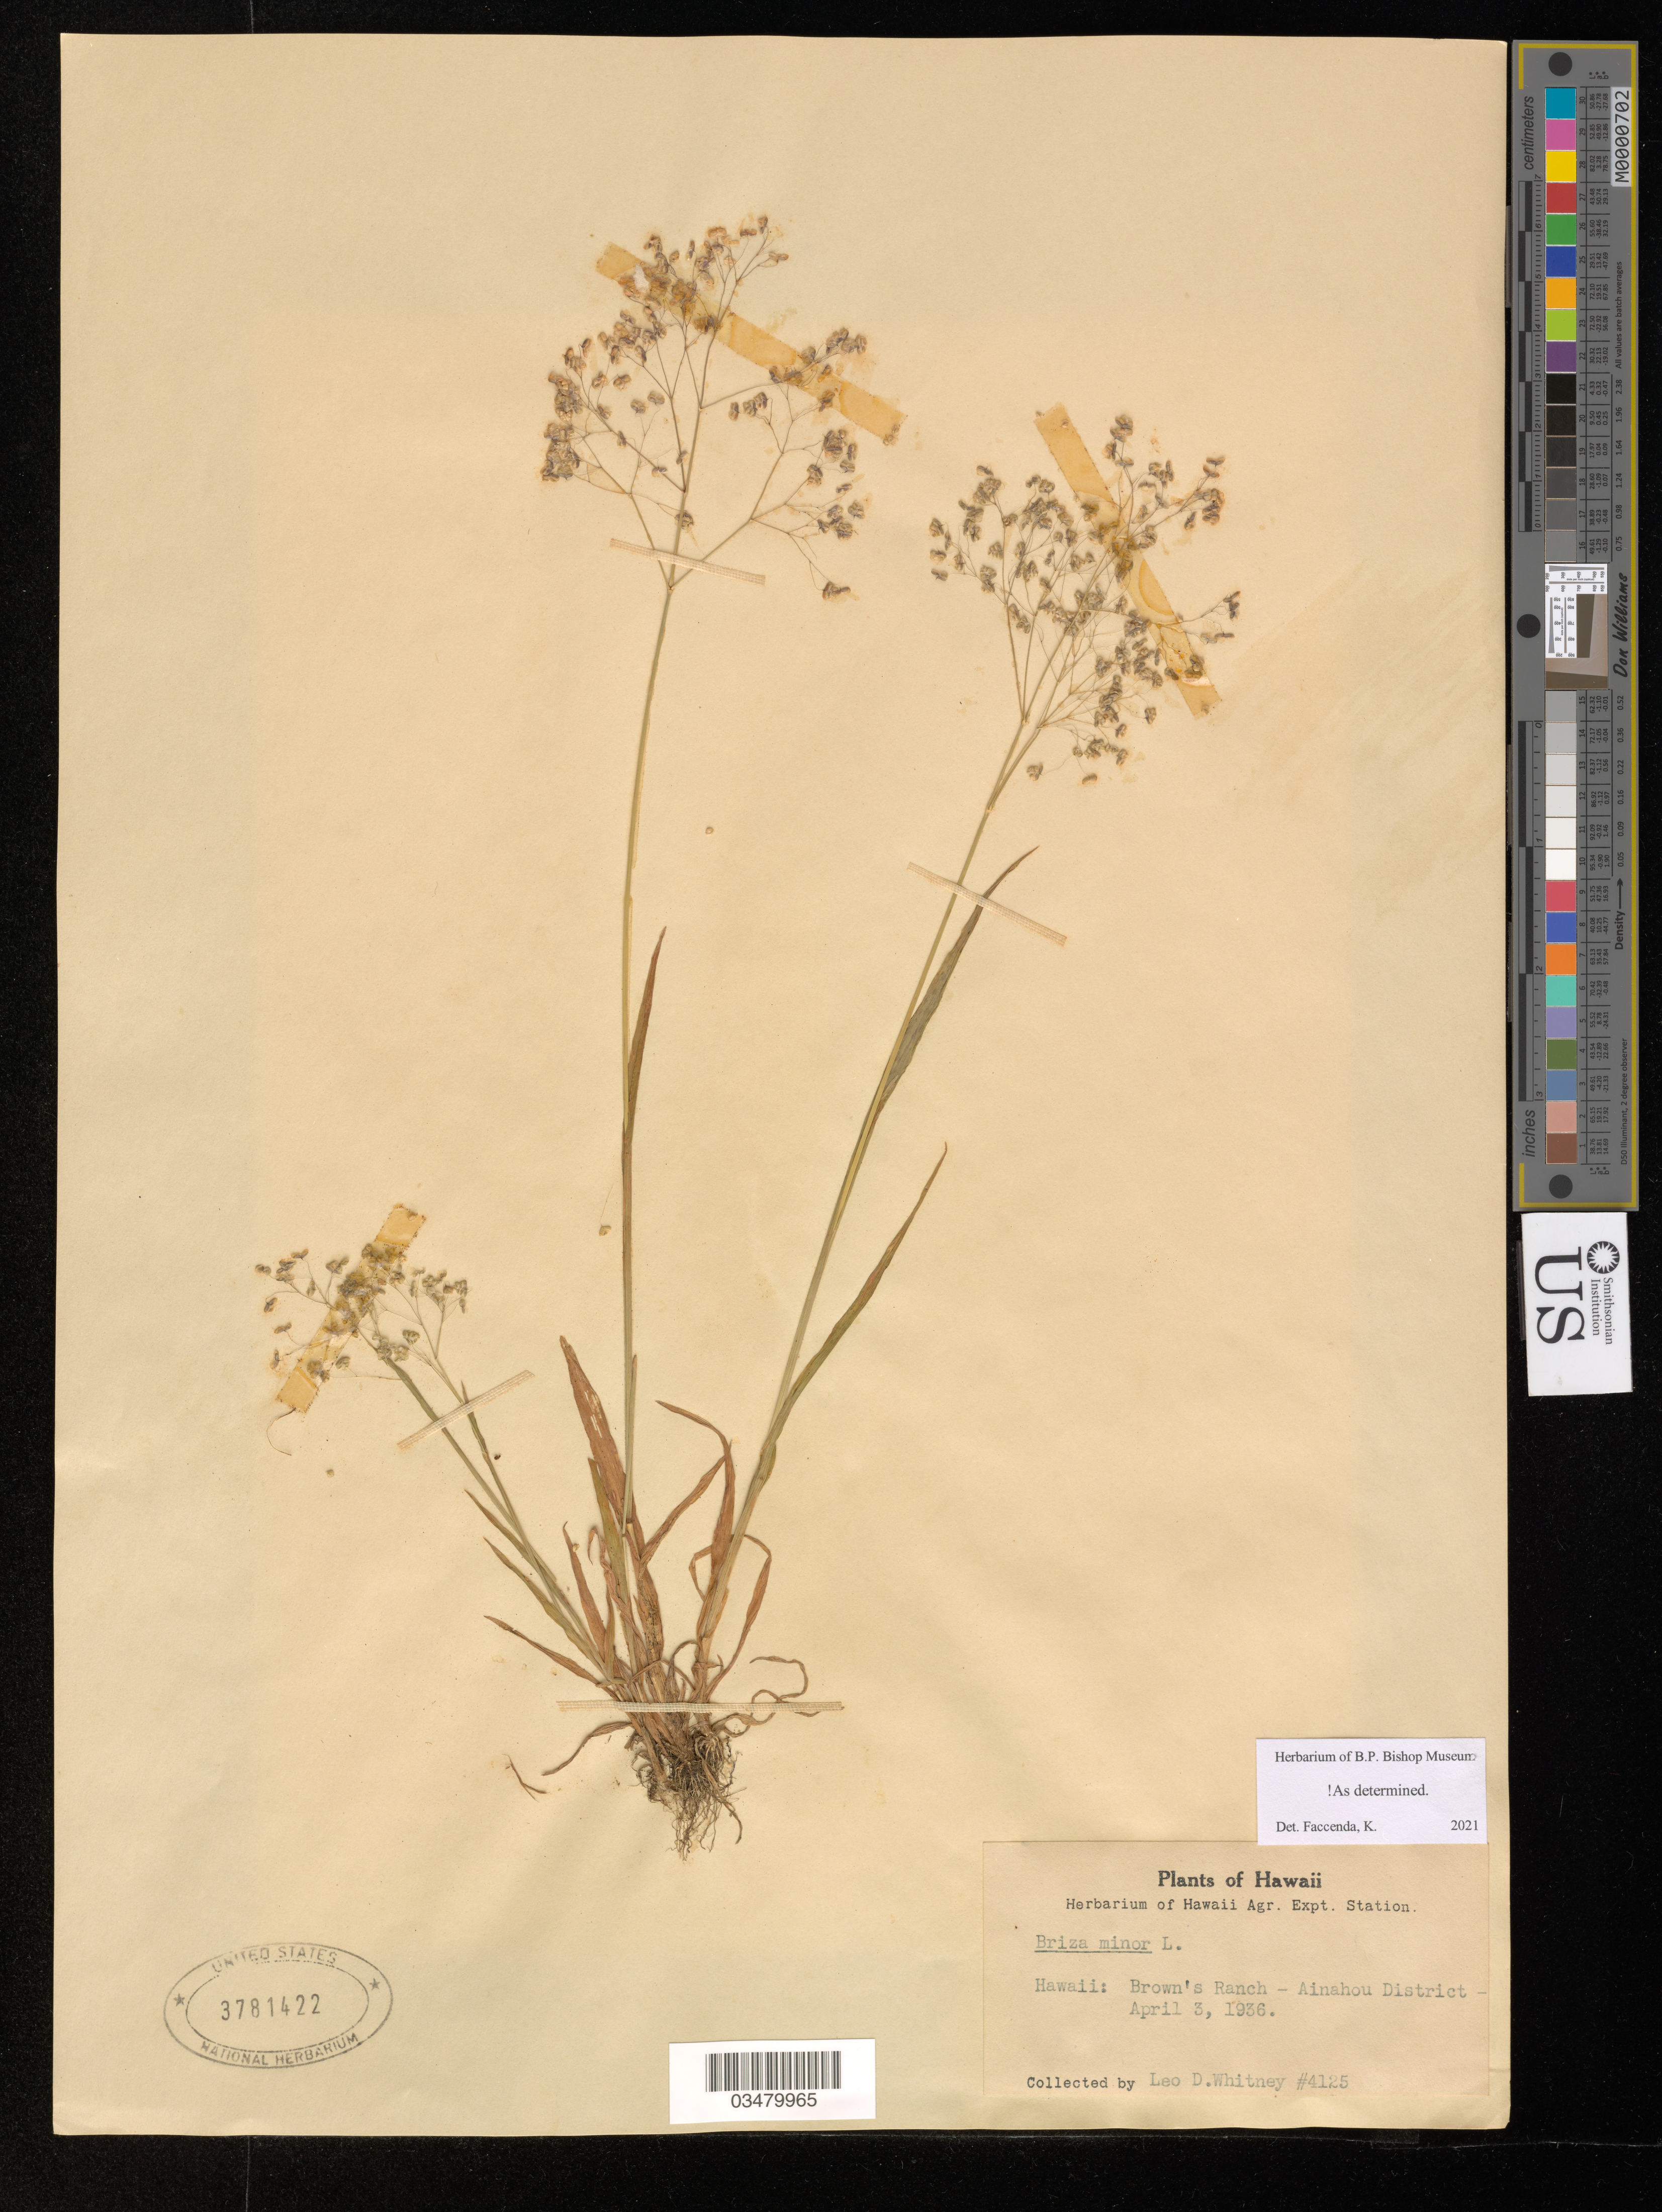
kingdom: Plantae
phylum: Tracheophyta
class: Liliopsida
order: Poales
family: Poaceae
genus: Briza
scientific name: Briza minor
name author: L.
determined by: Faccenda, K.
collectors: L. Whitney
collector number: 4125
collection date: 1936-04-03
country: United States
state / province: Hawaii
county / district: Hawaii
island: Hawaii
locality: Brown's Ranch, Ainahou District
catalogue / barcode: US 3781422